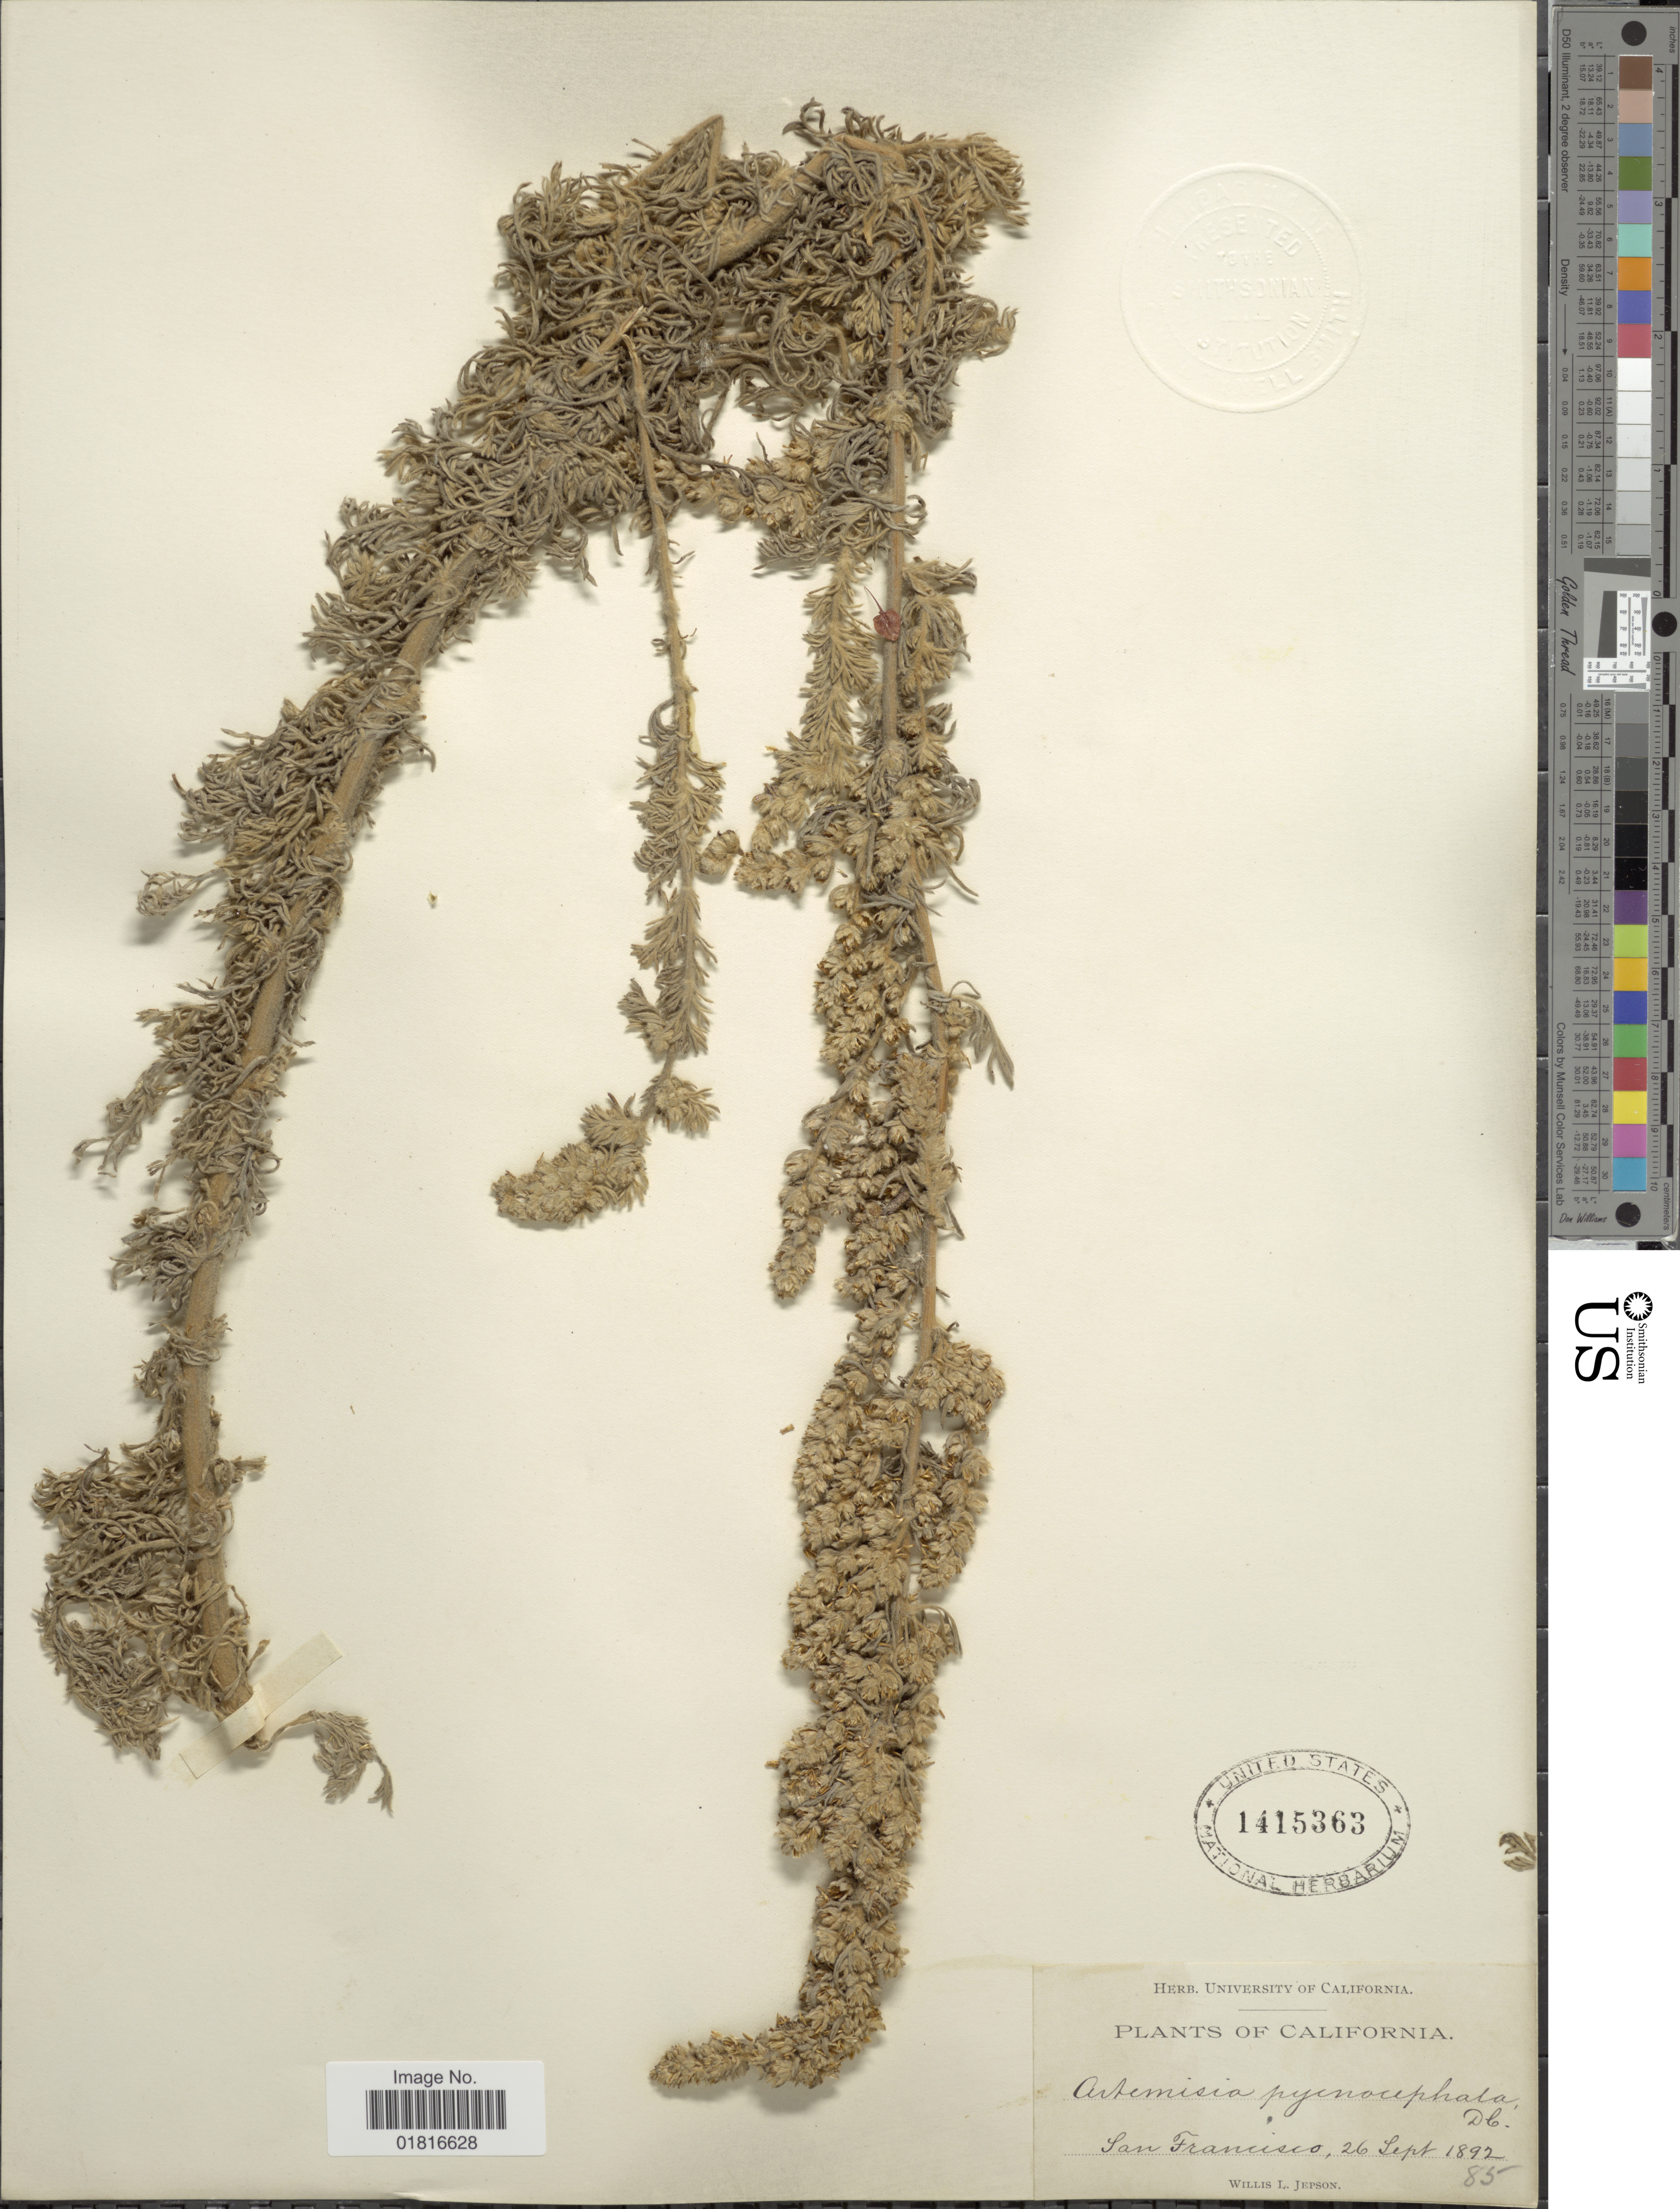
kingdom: Plantae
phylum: Tracheophyta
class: Magnoliopsida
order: Asterales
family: Asteraceae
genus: Artemisia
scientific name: Artemisia pycnocephala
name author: DC.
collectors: W. L. Jepson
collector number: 85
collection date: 1892-09-26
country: United States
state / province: California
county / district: San Francisco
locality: San Francisco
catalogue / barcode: US 1415363